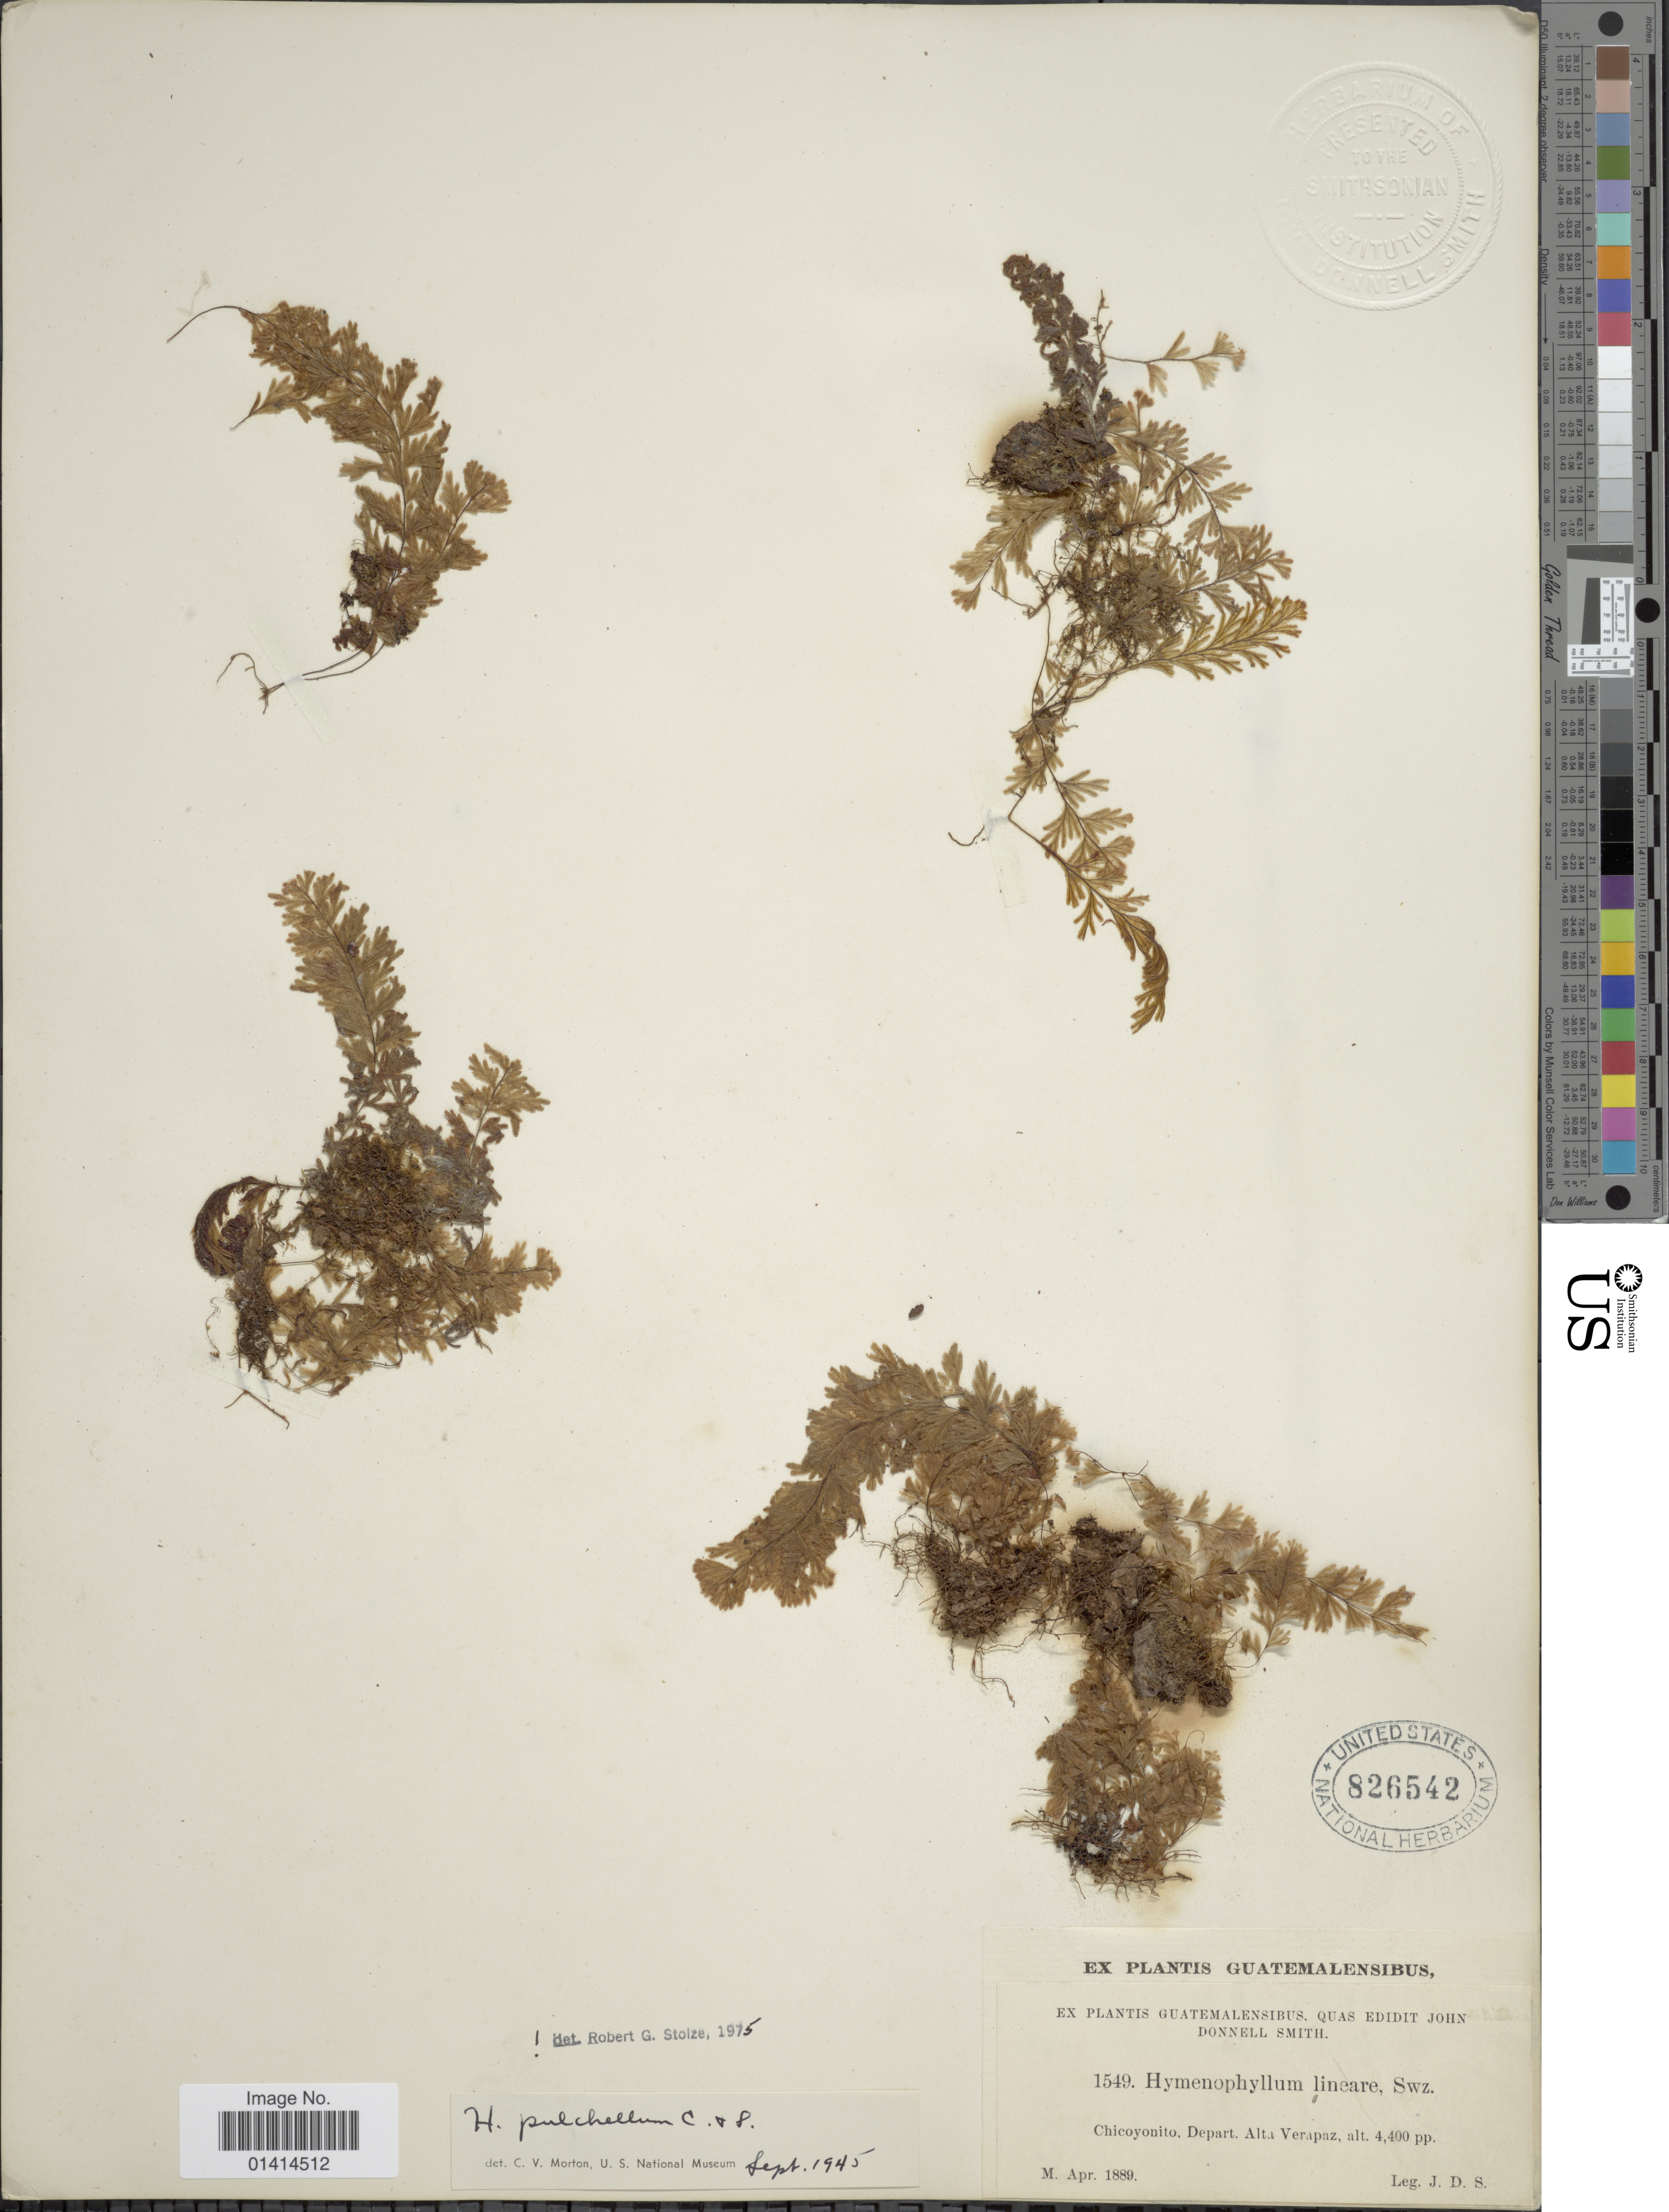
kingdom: Plantae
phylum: Tracheophyta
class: Polypodiopsida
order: Hymenophyllales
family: Hymenophyllaceae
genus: Hymenophyllum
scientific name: Hymenophyllum pulchellum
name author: Schltdl. & Cham.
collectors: J. D. Smith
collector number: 1549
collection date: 1889-04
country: Guatemala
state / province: Alta Verapaz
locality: Chicoyonito, Depart Alta Verapaz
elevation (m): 1341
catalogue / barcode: US 826542